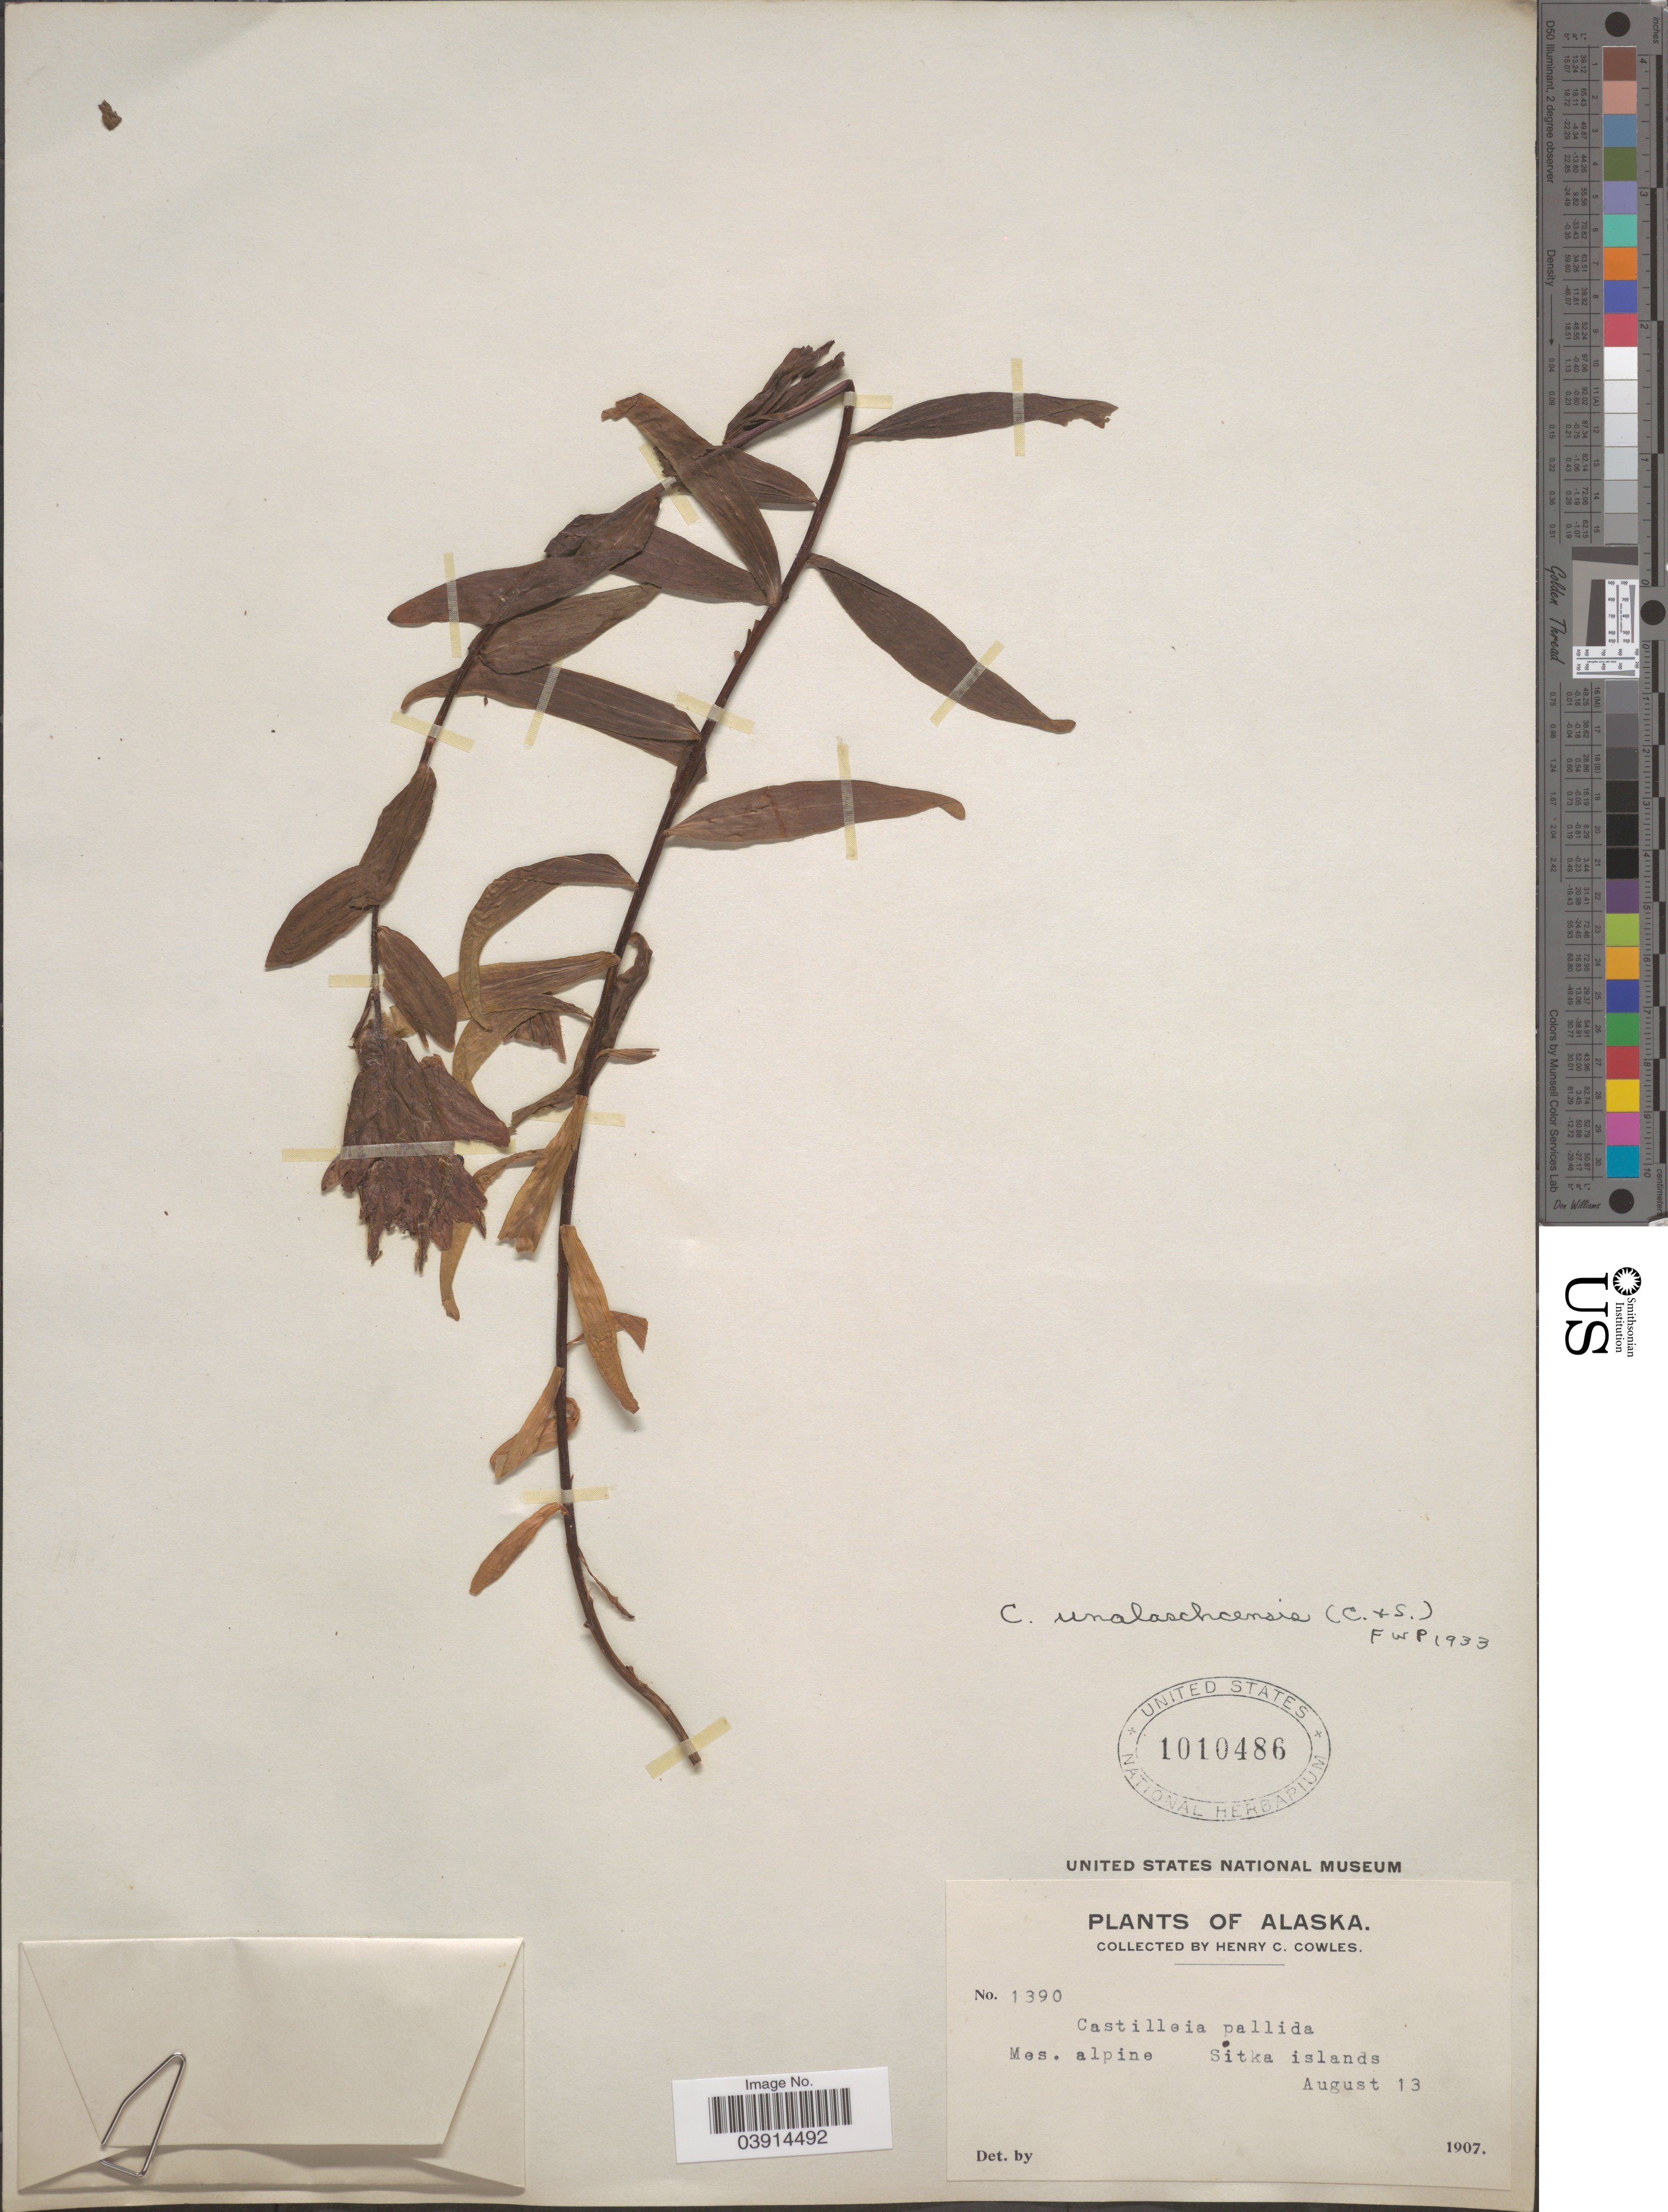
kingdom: Plantae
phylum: Tracheophyta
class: Magnoliopsida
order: Lamiales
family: Orobanchaceae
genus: Castilleja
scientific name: Castilleja unalaschcensis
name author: (Cham. & Schltdl.) Malte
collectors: H. Cowles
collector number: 1390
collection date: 1907-08-13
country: United States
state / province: Alaska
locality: Mes. alpine Sitka islands.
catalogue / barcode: US 1010486